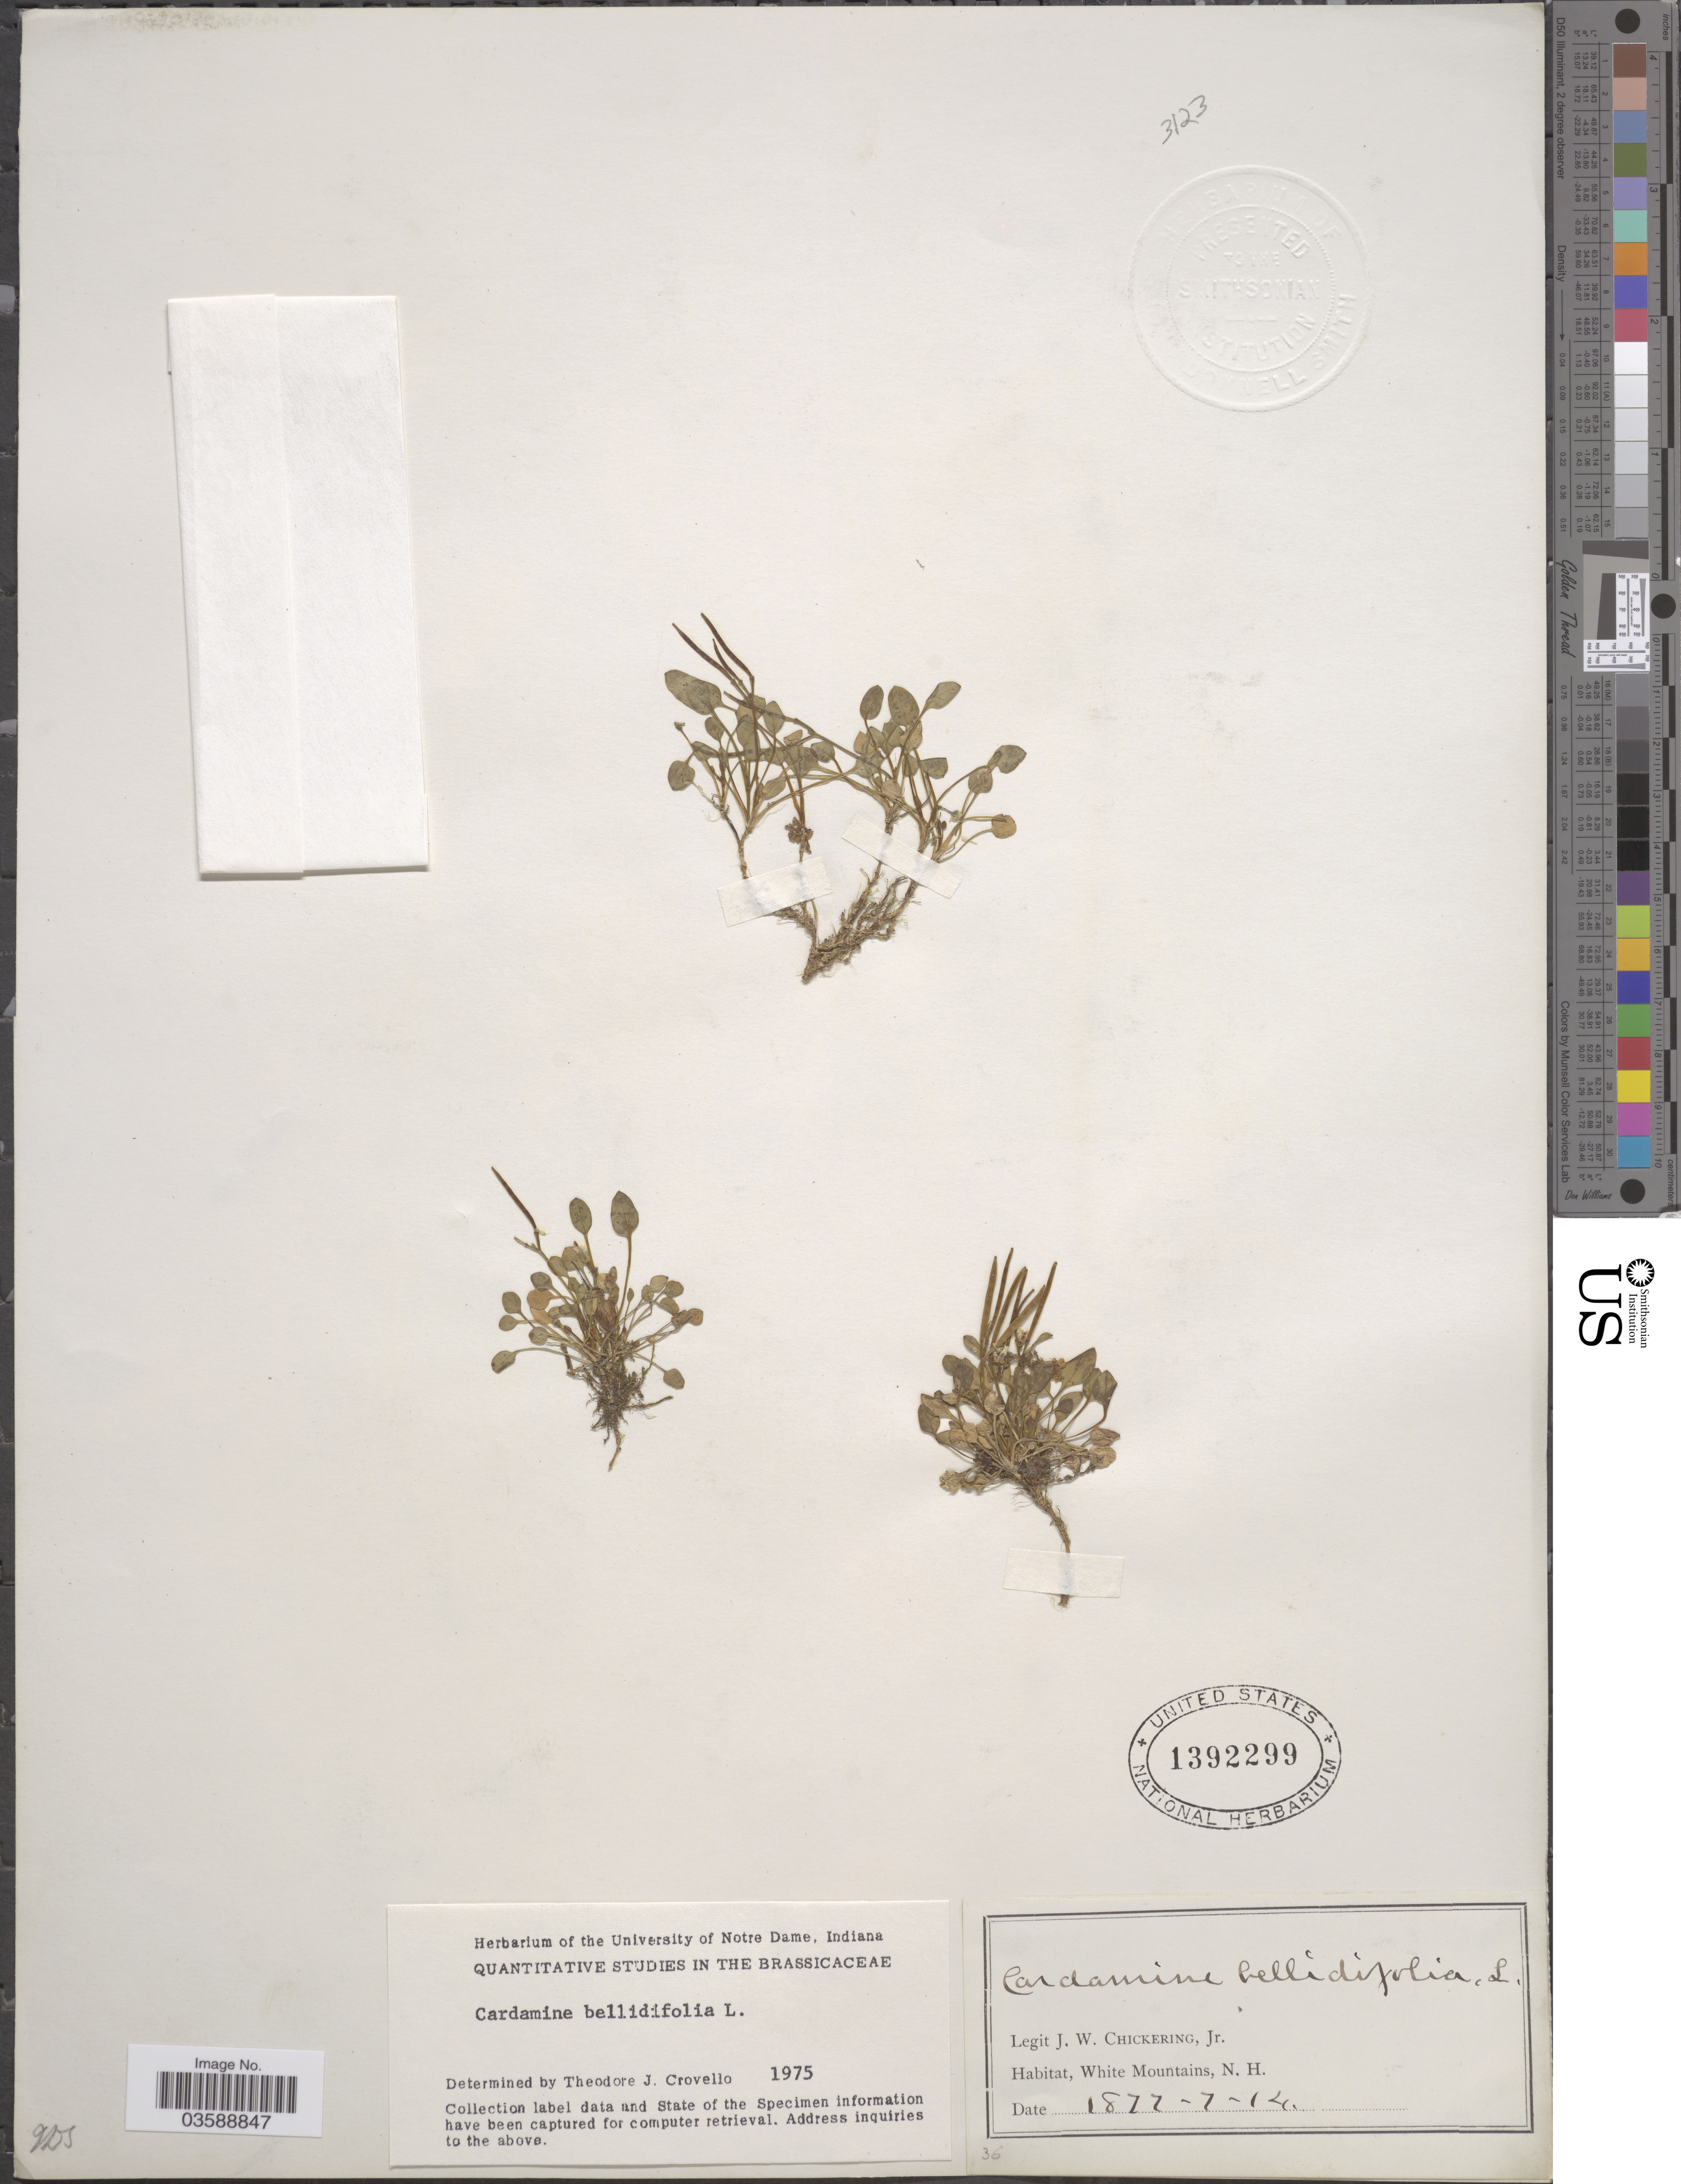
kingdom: Plantae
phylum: Tracheophyta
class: Magnoliopsida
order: Brassicales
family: Brassicaceae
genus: Cardamine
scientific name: Cardamine bellidifolia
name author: L.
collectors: J. W. Chickering Jr.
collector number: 36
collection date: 1877-07-14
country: United States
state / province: New Hampshire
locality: White Mountains.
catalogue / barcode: US 1392299